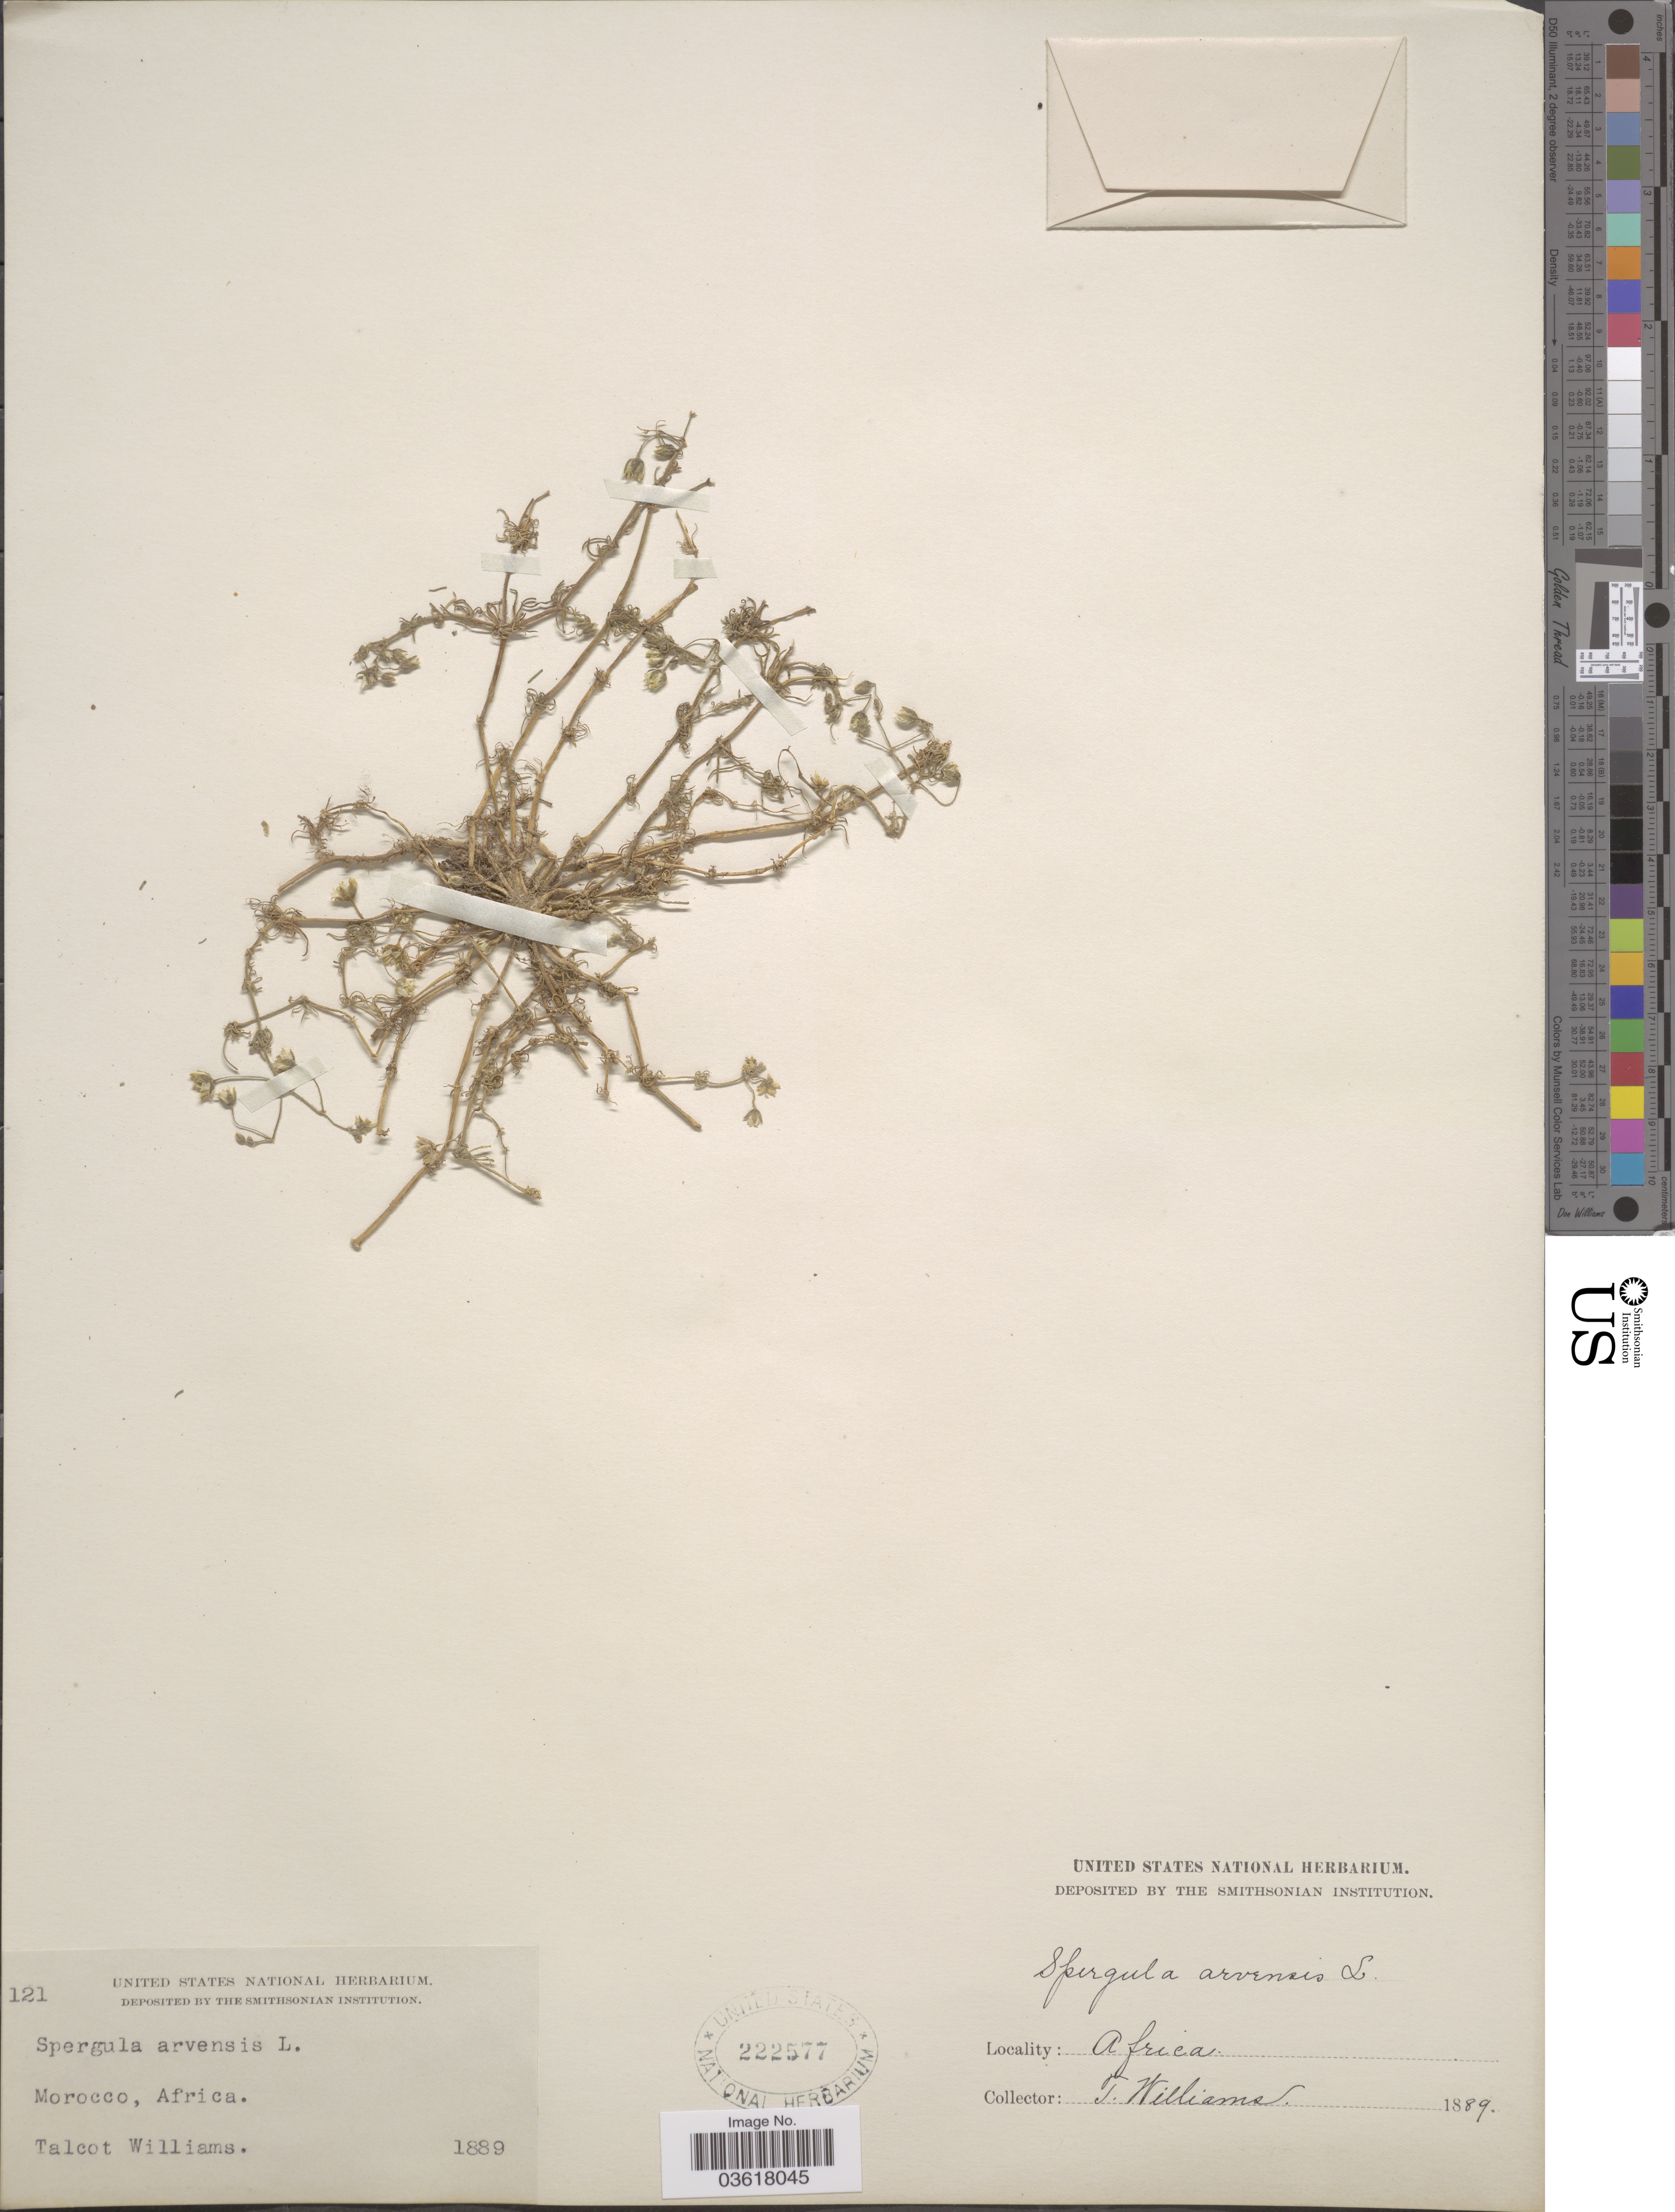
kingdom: Plantae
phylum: Tracheophyta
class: Magnoliopsida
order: Caryophyllales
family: Caryophyllaceae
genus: Spergula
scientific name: Spergula arvensis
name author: L.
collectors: T. Williams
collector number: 121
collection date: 1889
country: Morocco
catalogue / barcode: US 222577